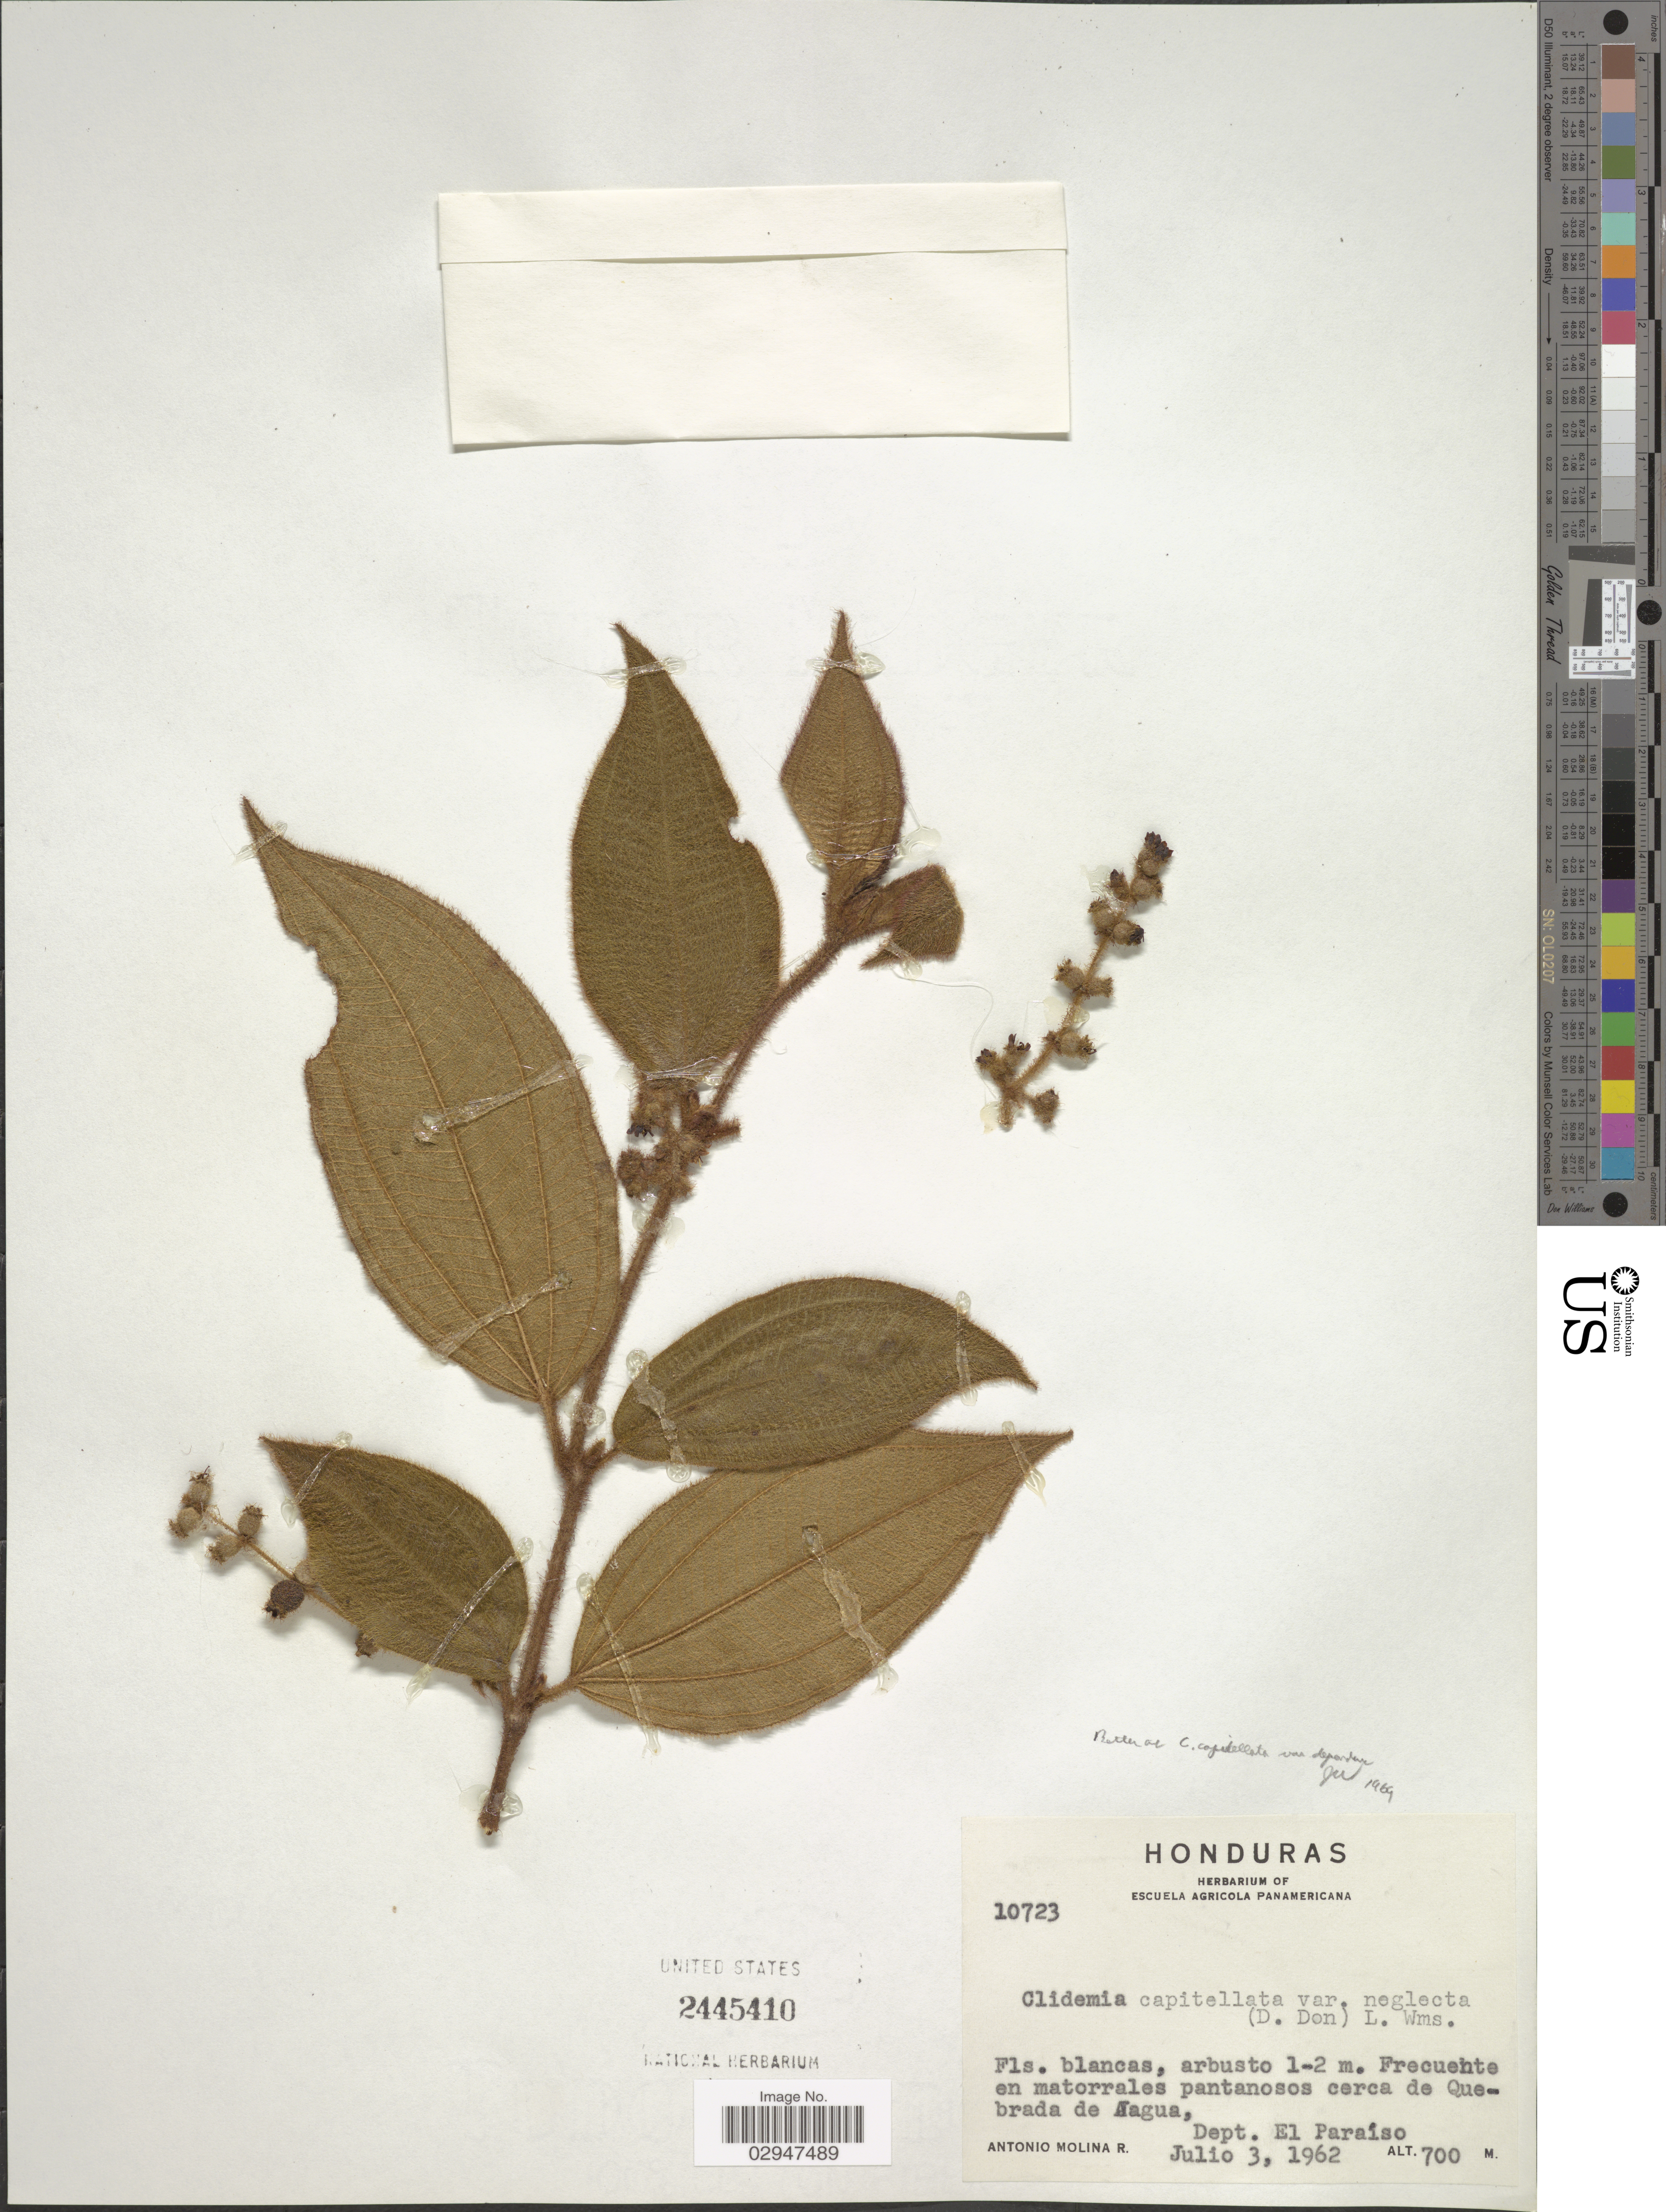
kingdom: Plantae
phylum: Tracheophyta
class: Magnoliopsida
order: Myrtales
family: Melastomataceae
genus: Clidemia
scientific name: Clidemia capitellata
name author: (Bonpl.) D. Don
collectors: A. Molina R.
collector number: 10723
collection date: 1962-07-03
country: Honduras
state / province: El Paraíso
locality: Cerca de Quebrada de agua, Dept. El Paraíso.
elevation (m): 700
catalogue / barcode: US 2445410